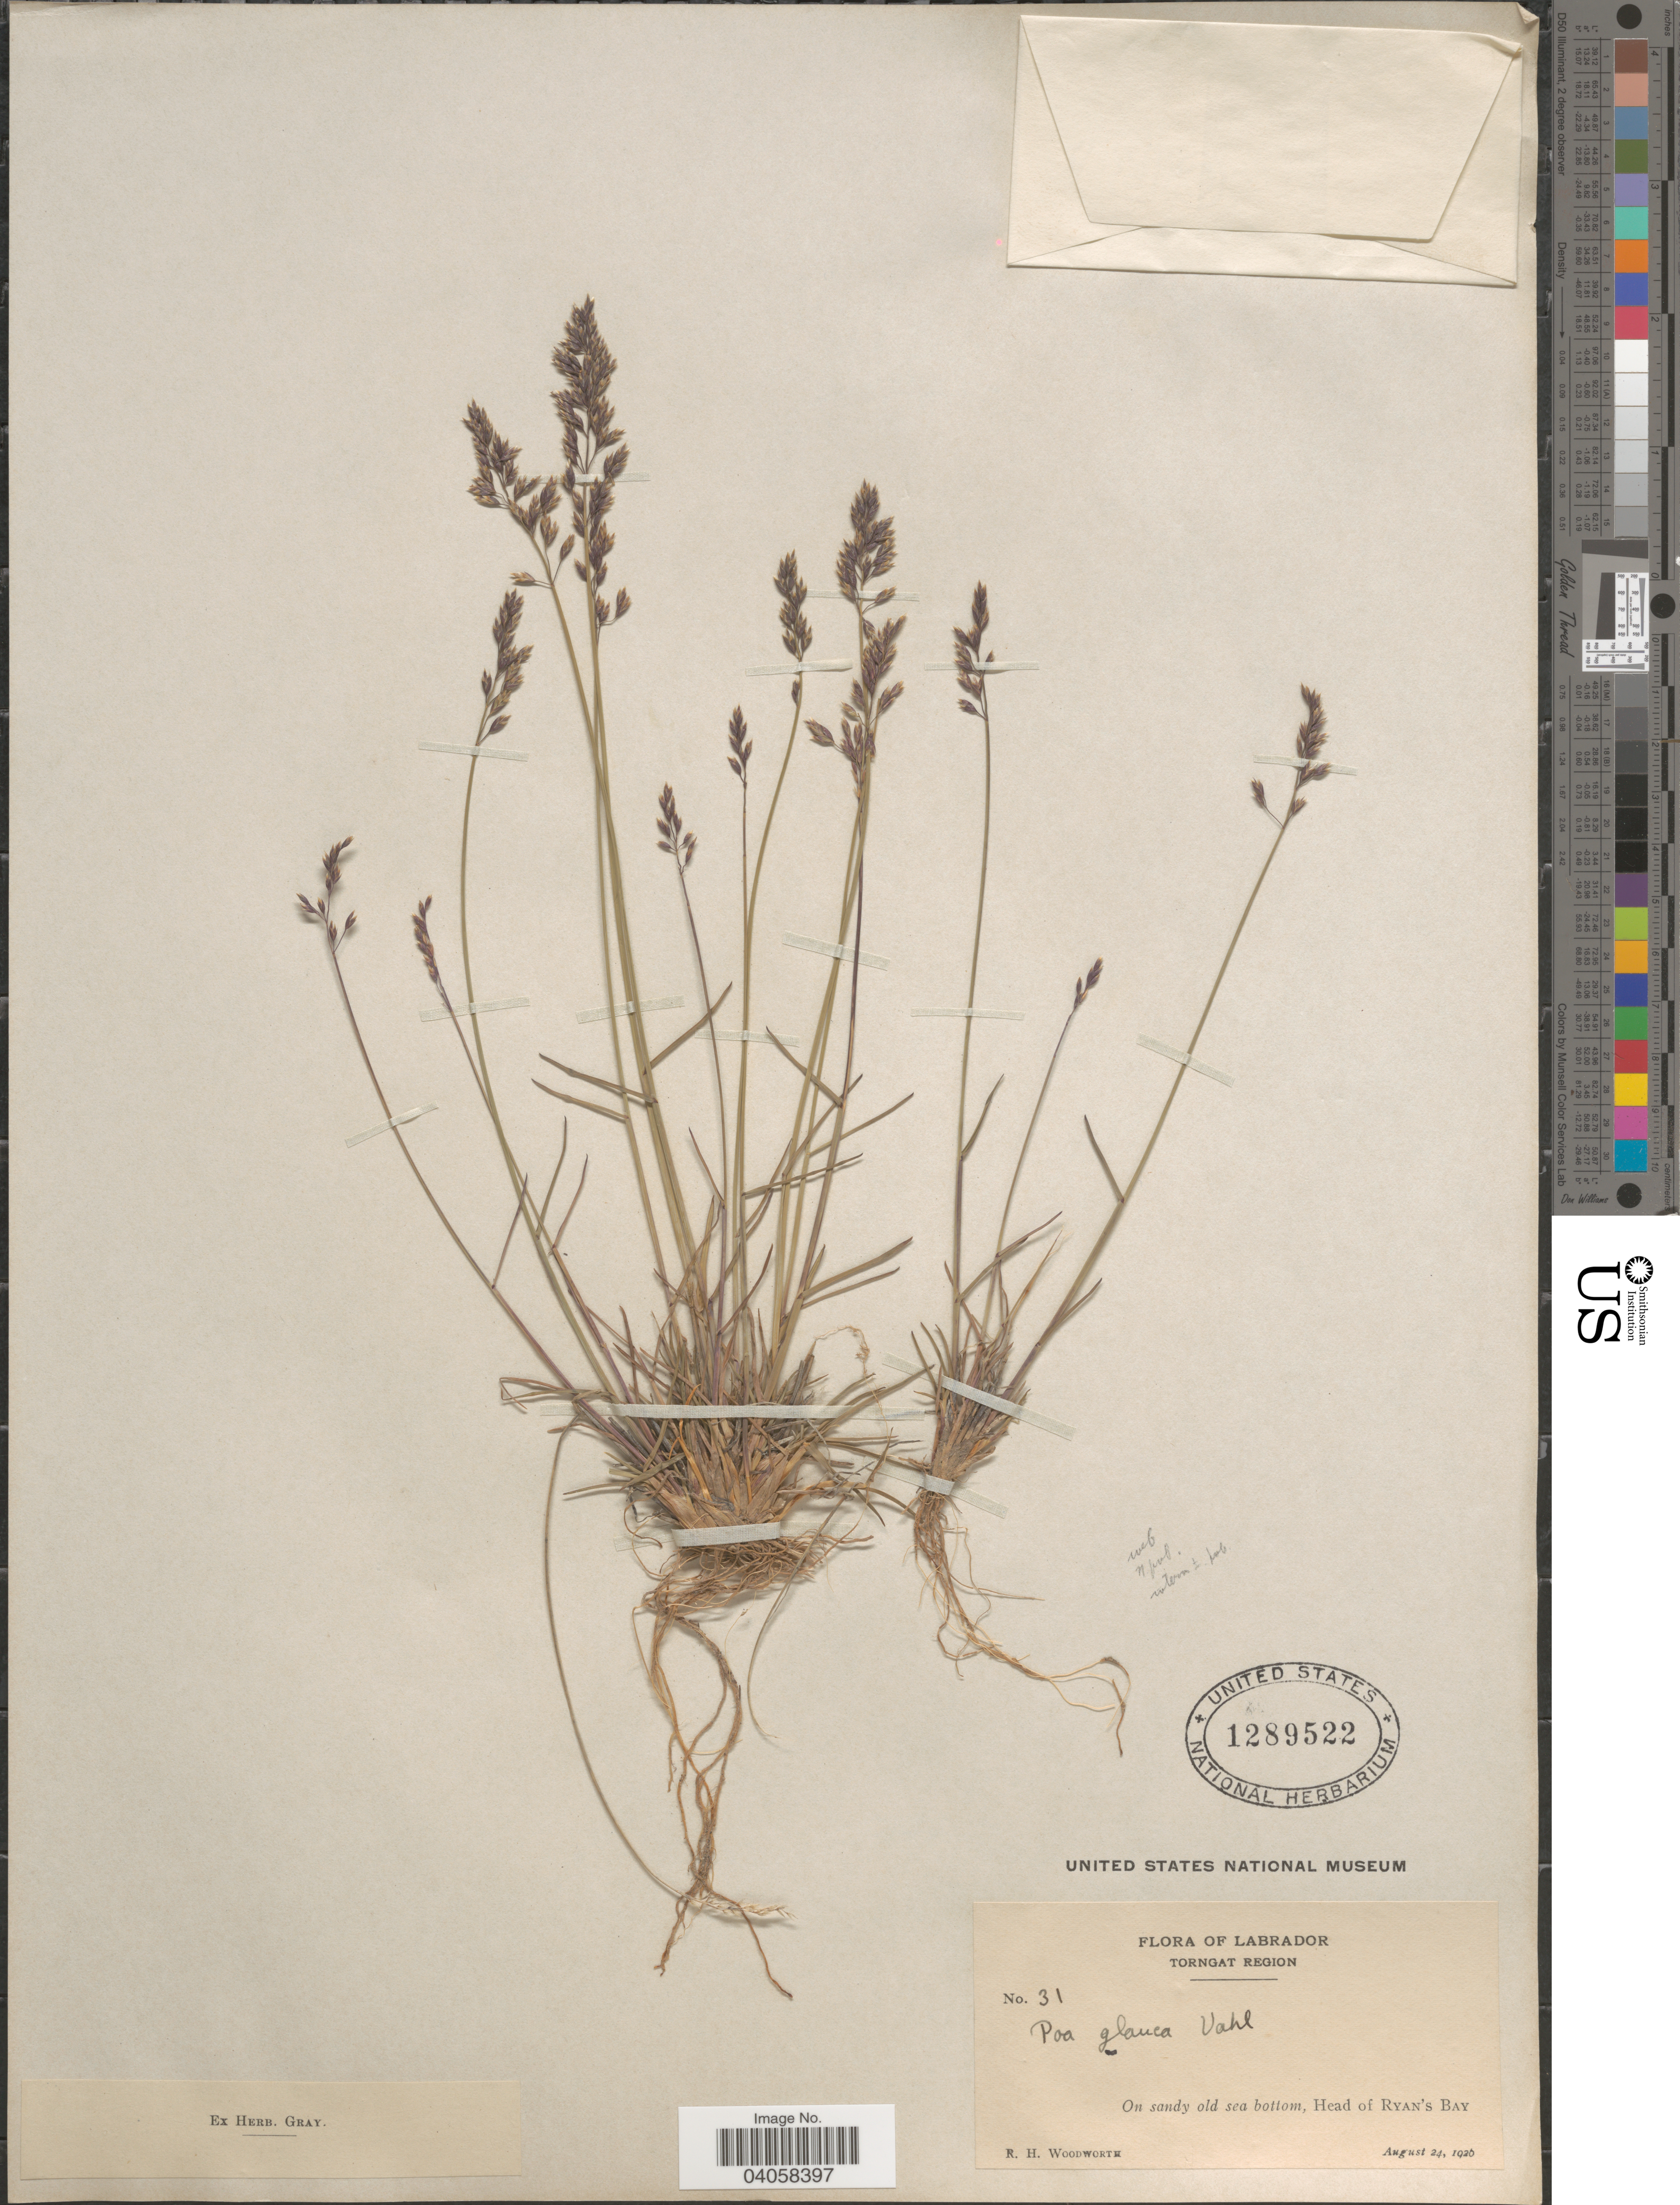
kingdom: Plantae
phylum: Tracheophyta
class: Liliopsida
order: Poales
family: Poaceae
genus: Poa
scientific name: Poa glauca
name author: Vahl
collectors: R. Woodworth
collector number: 31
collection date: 1926-08-24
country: Canada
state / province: Newfoundland and Labrador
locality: Labrador. Torngat Region. On sandy old sea bottom, Head of Ryan's Bay.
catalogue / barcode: US 1289522